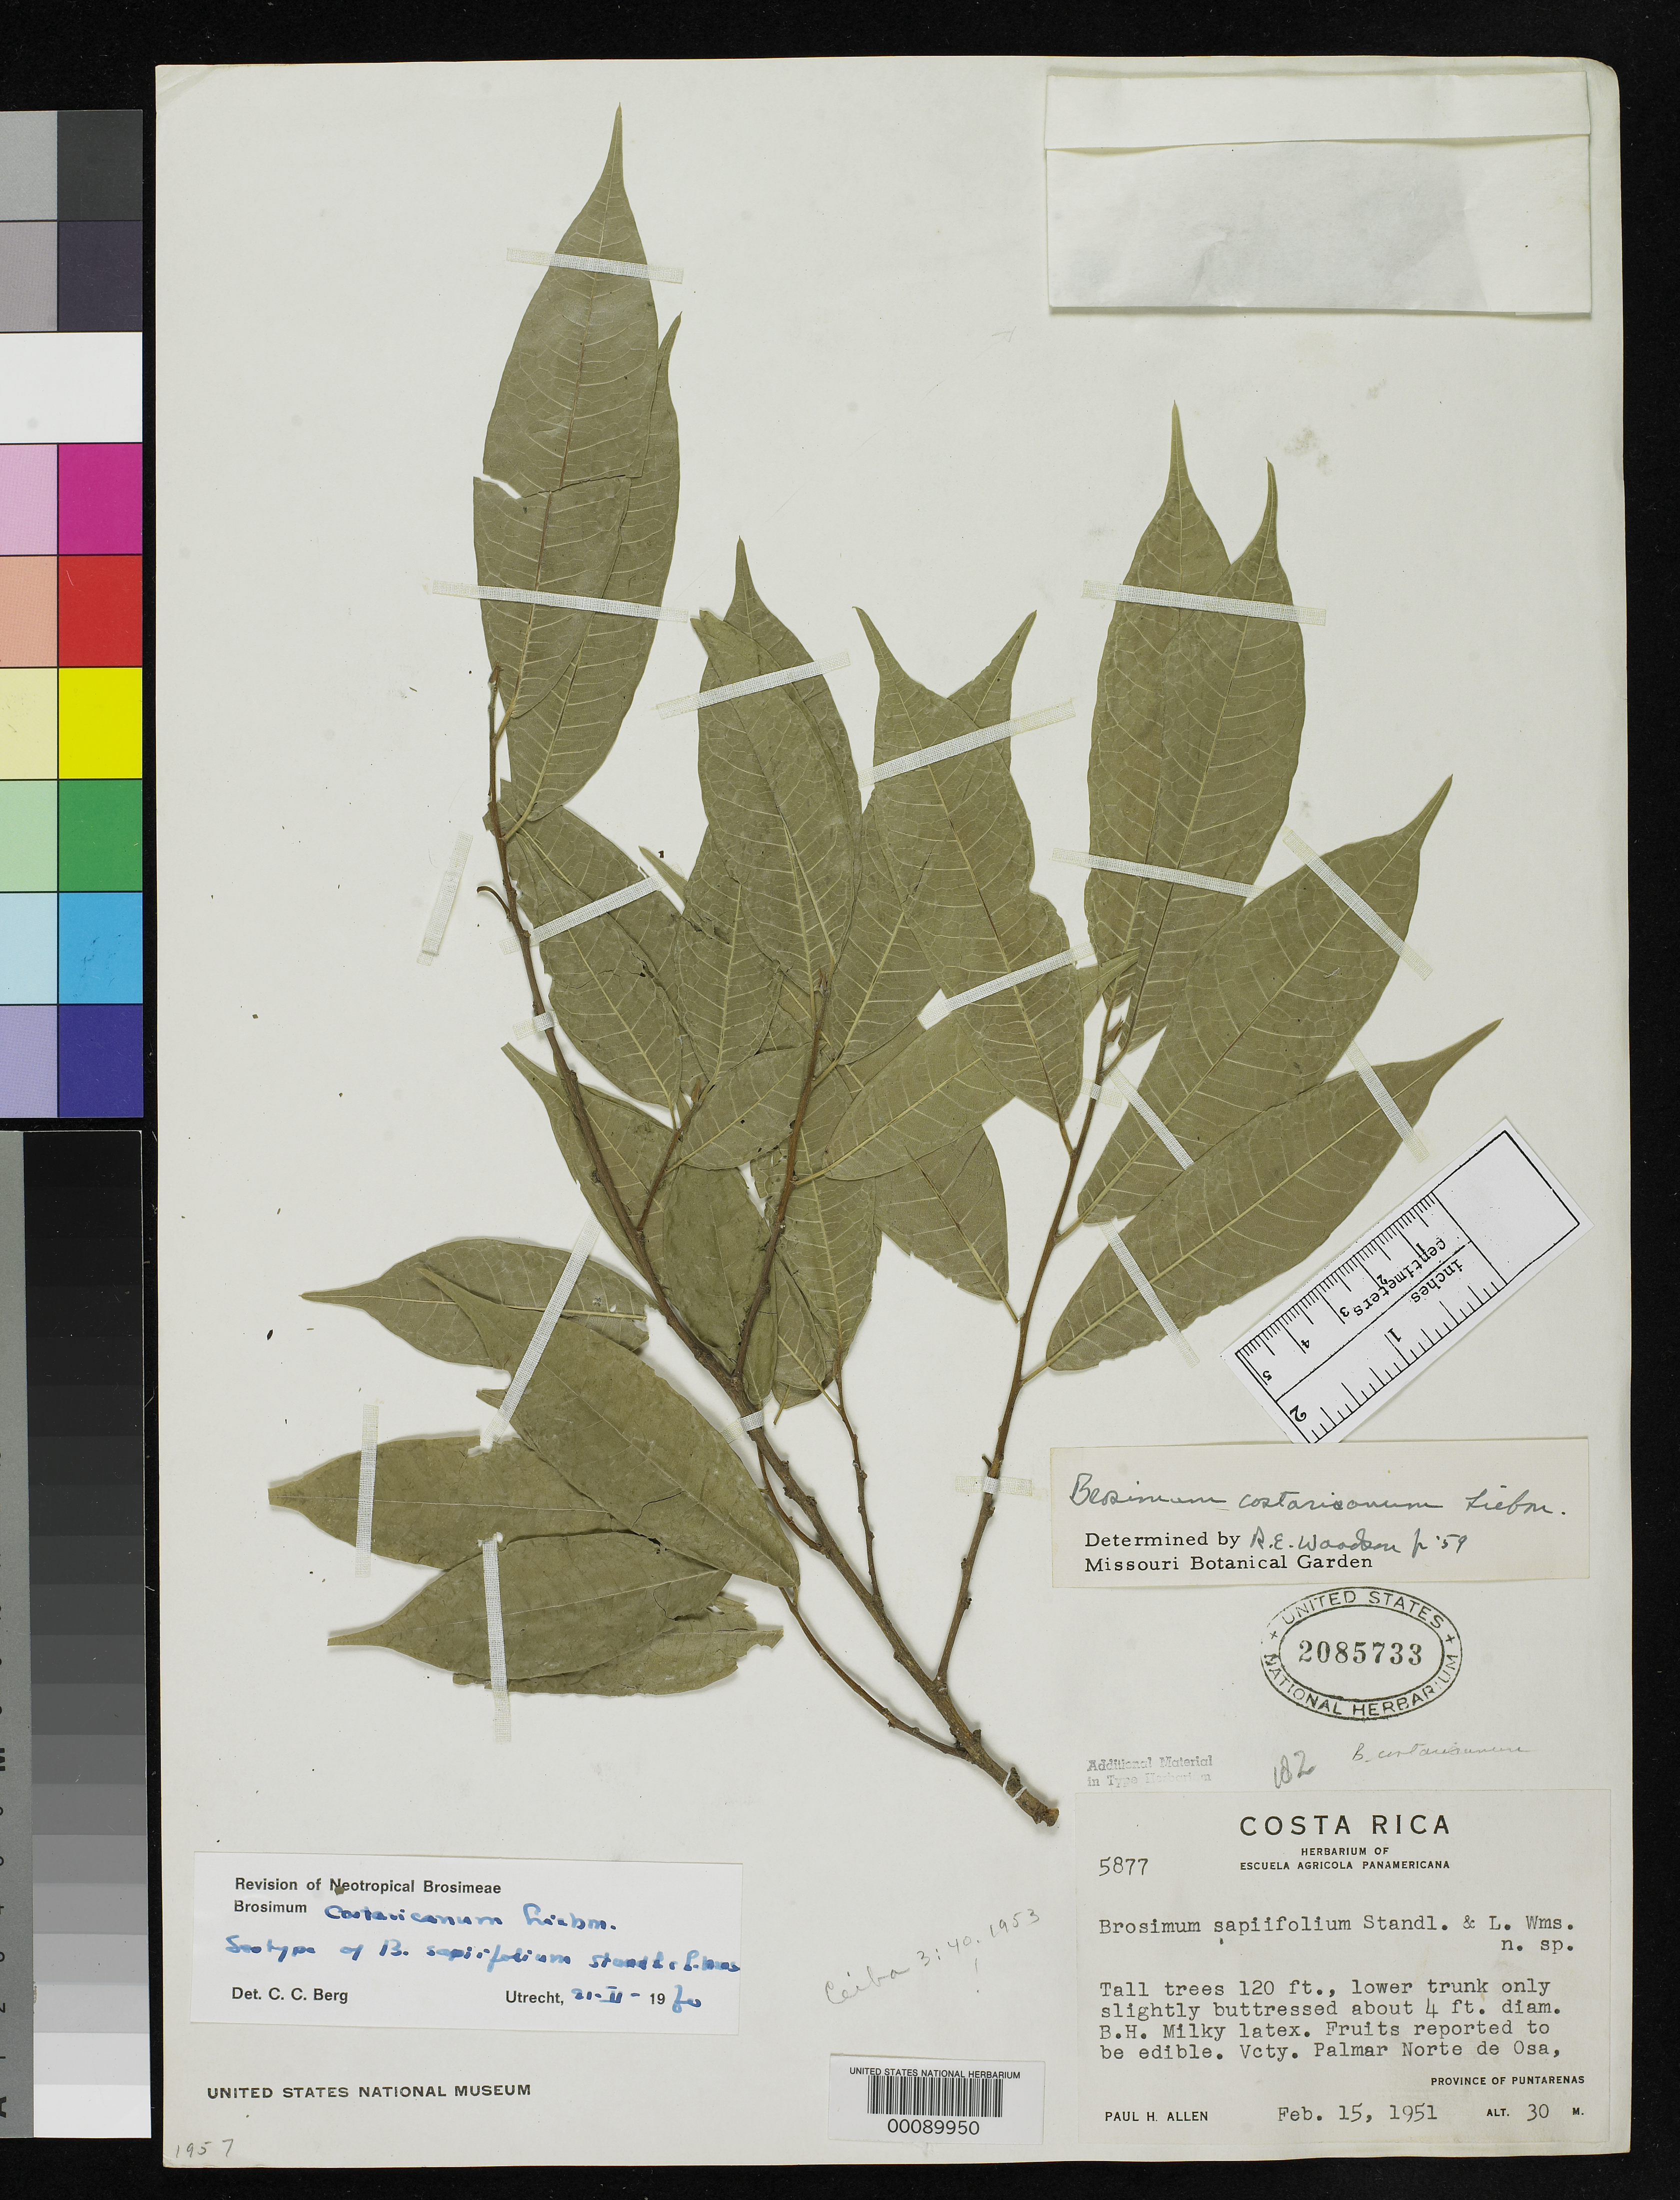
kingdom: Plantae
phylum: Tracheophyta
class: Magnoliopsida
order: Rosales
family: Moraceae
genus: Brosimum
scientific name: Brosimum sapiifolium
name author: Standl. & L.O. Williams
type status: Isotype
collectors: P. H. Allen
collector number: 5877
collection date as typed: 15 Feb 1951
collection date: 1951-02-15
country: Costa Rica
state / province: Puntarenas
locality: Palmar Norte de Osa.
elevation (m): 30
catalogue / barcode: US 2085733